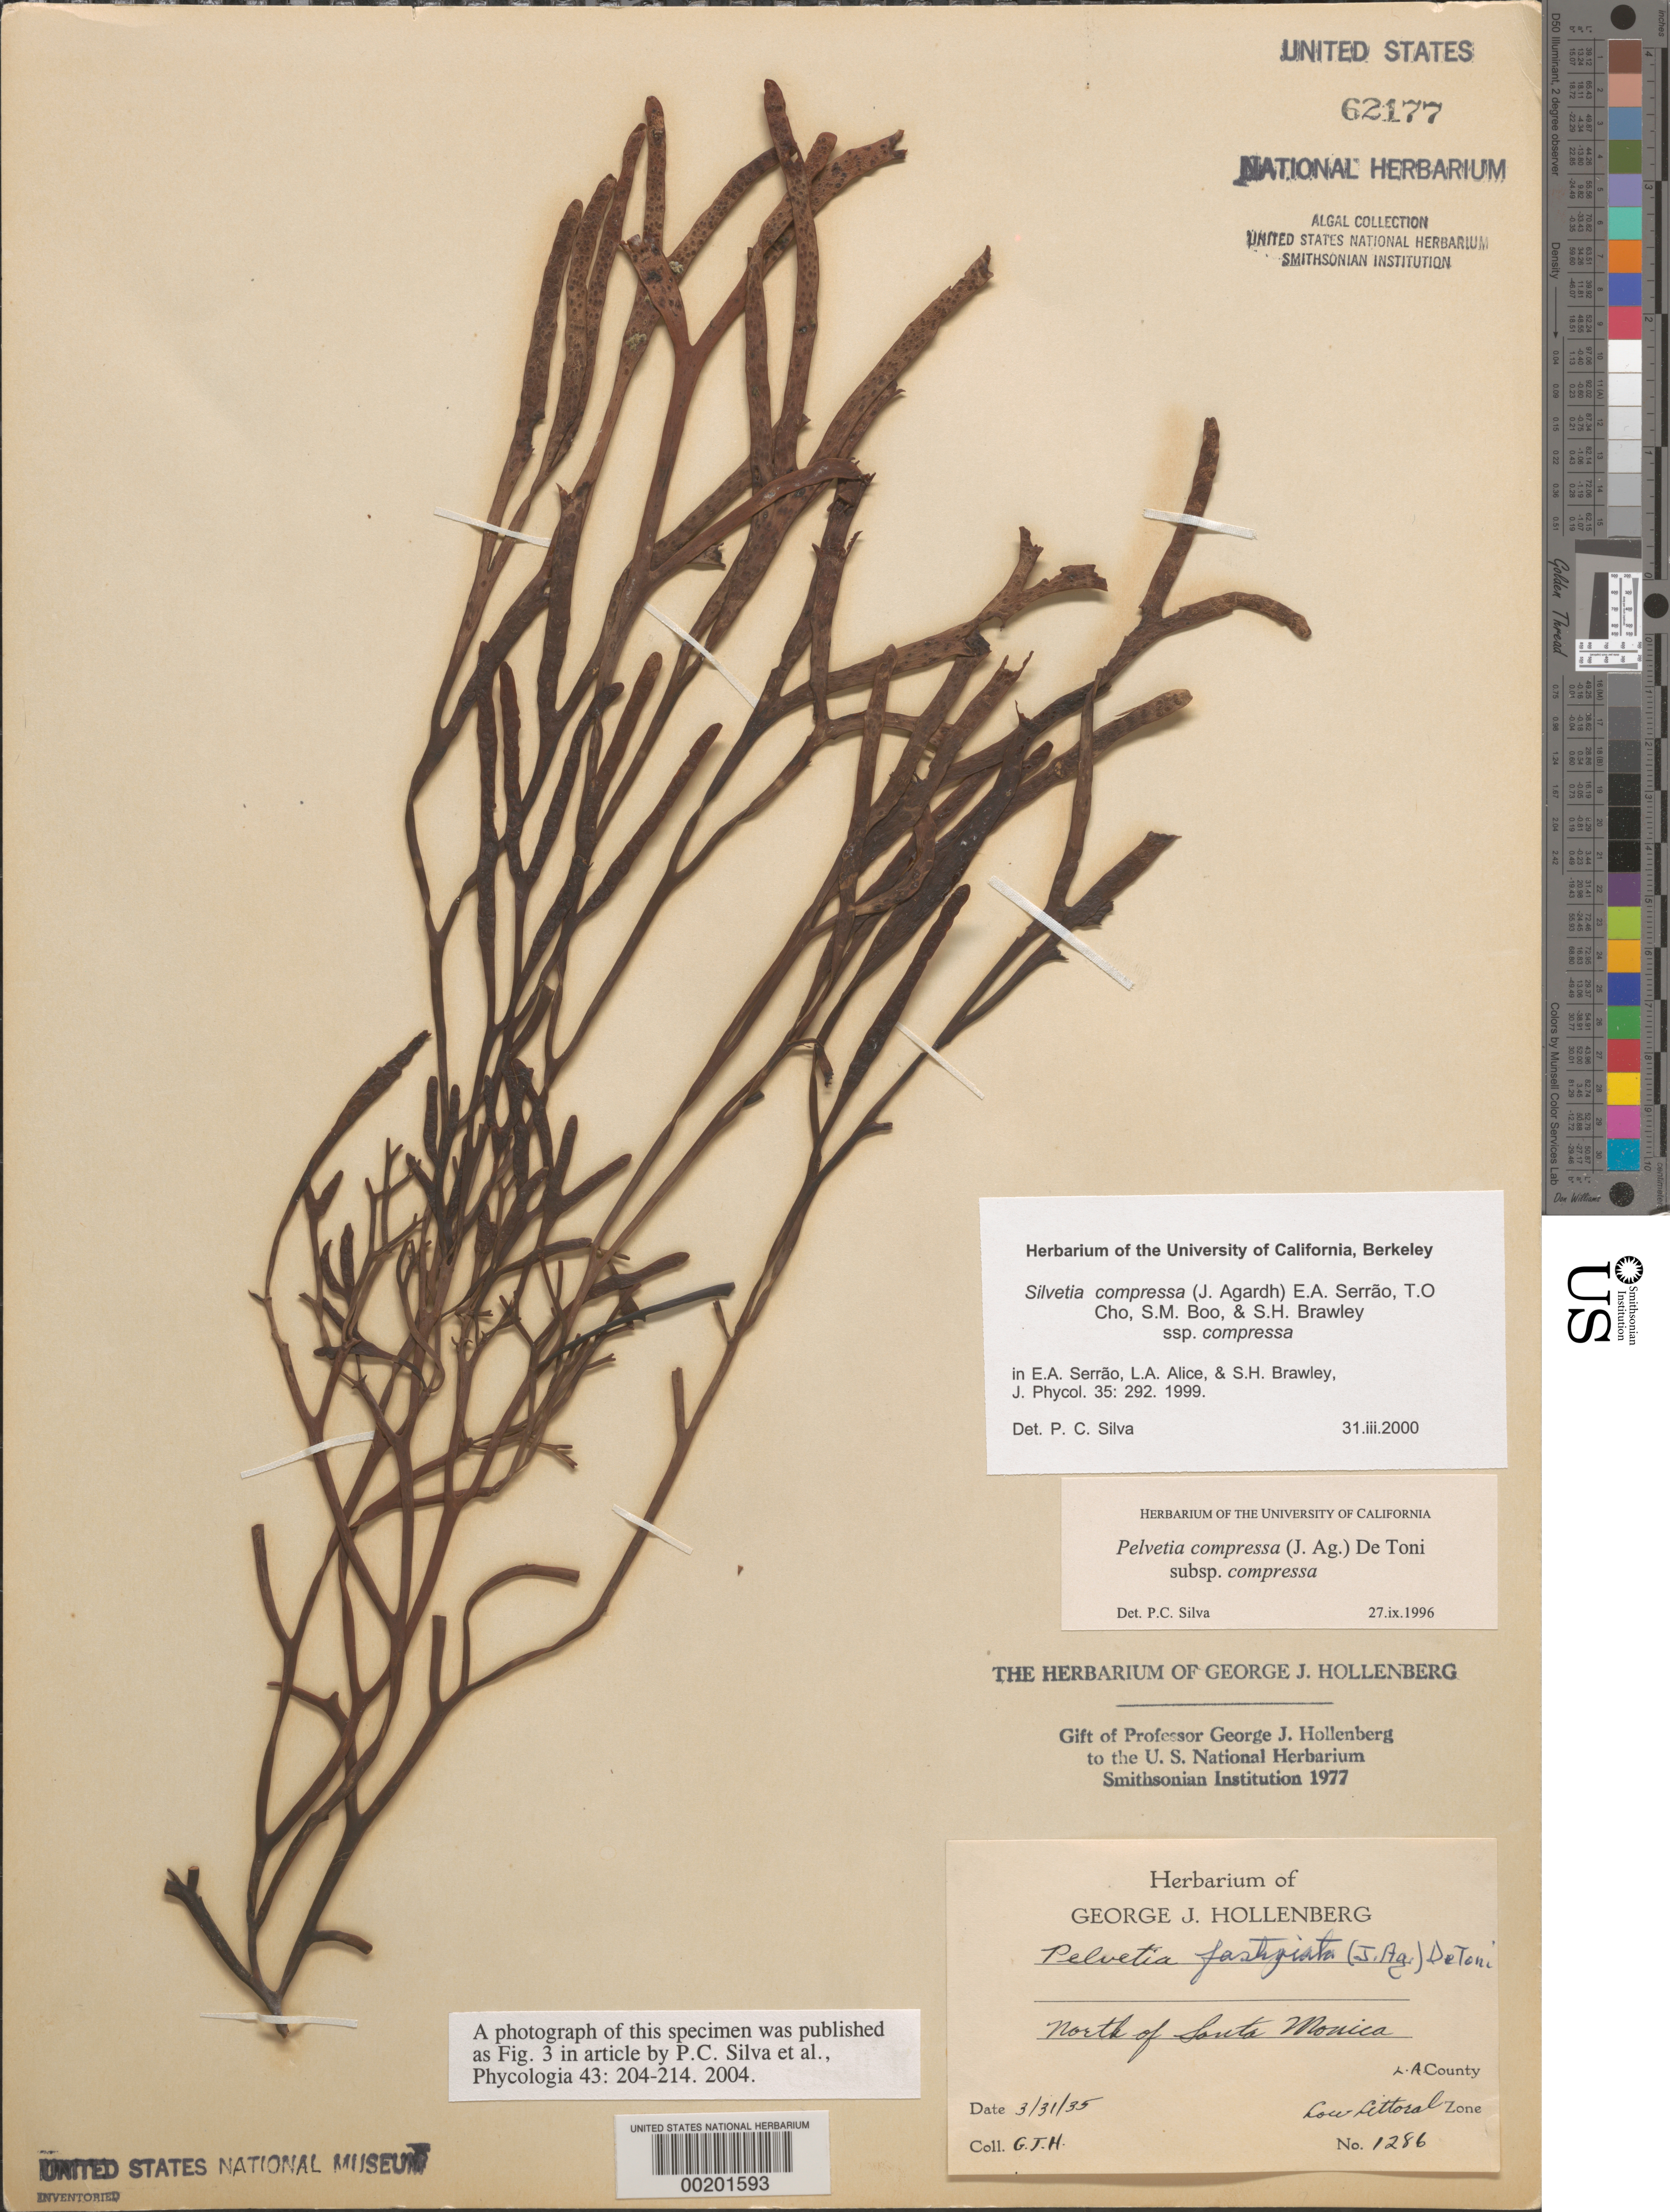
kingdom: Chromista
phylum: Ochrophyta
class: Phaeophyceae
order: Fucales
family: Fucaceae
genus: Silvetia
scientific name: Silvetia compressa subsp. compressa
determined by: Silva, P. C.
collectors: G. Hollenberg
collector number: GJH 1286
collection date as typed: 31 Mar 1935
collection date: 1935-03-31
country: United States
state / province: California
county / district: Los Angeles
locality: Near Point Dume, north of Santa Monica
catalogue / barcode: US 62177